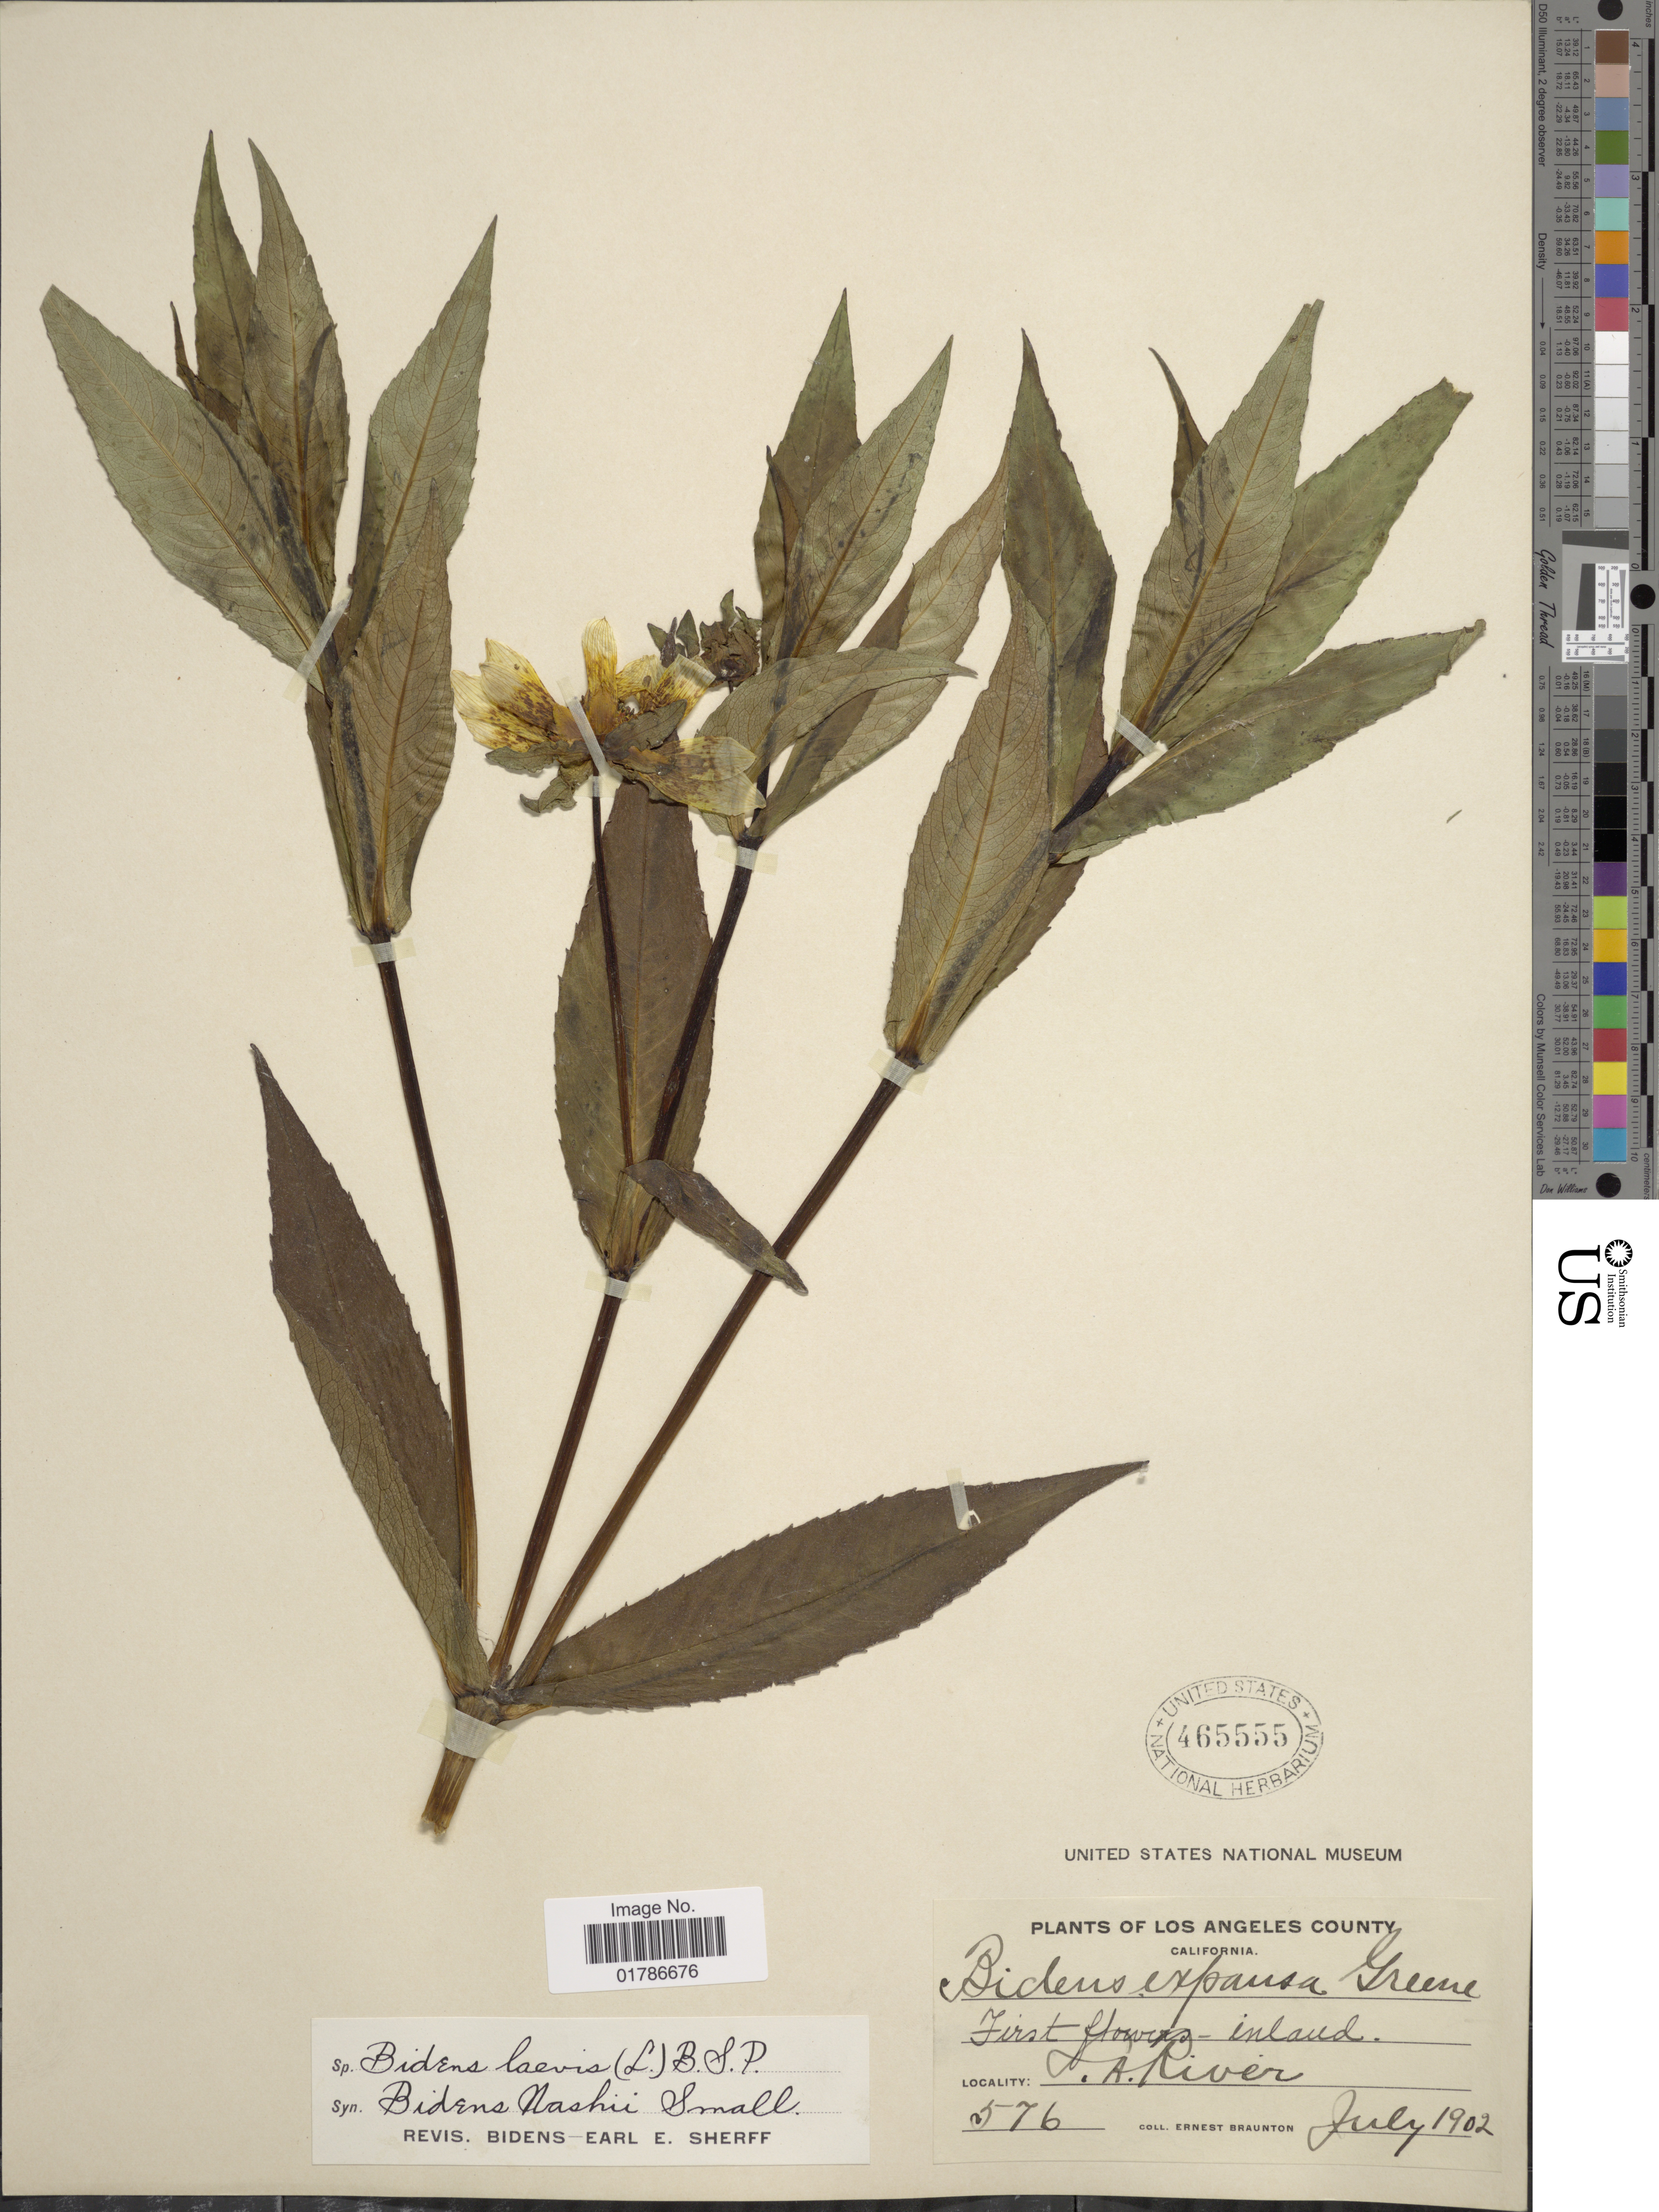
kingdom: Plantae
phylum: Tracheophyta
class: Magnoliopsida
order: Asterales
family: Asteraceae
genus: Bidens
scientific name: Bidens laevis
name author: (L.) Britton, Stearns & Poggenb.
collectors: E. Braunton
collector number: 576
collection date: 1902-07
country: United States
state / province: California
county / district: Los Angeles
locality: Los Angeles County, L. A. River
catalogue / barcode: US 465555